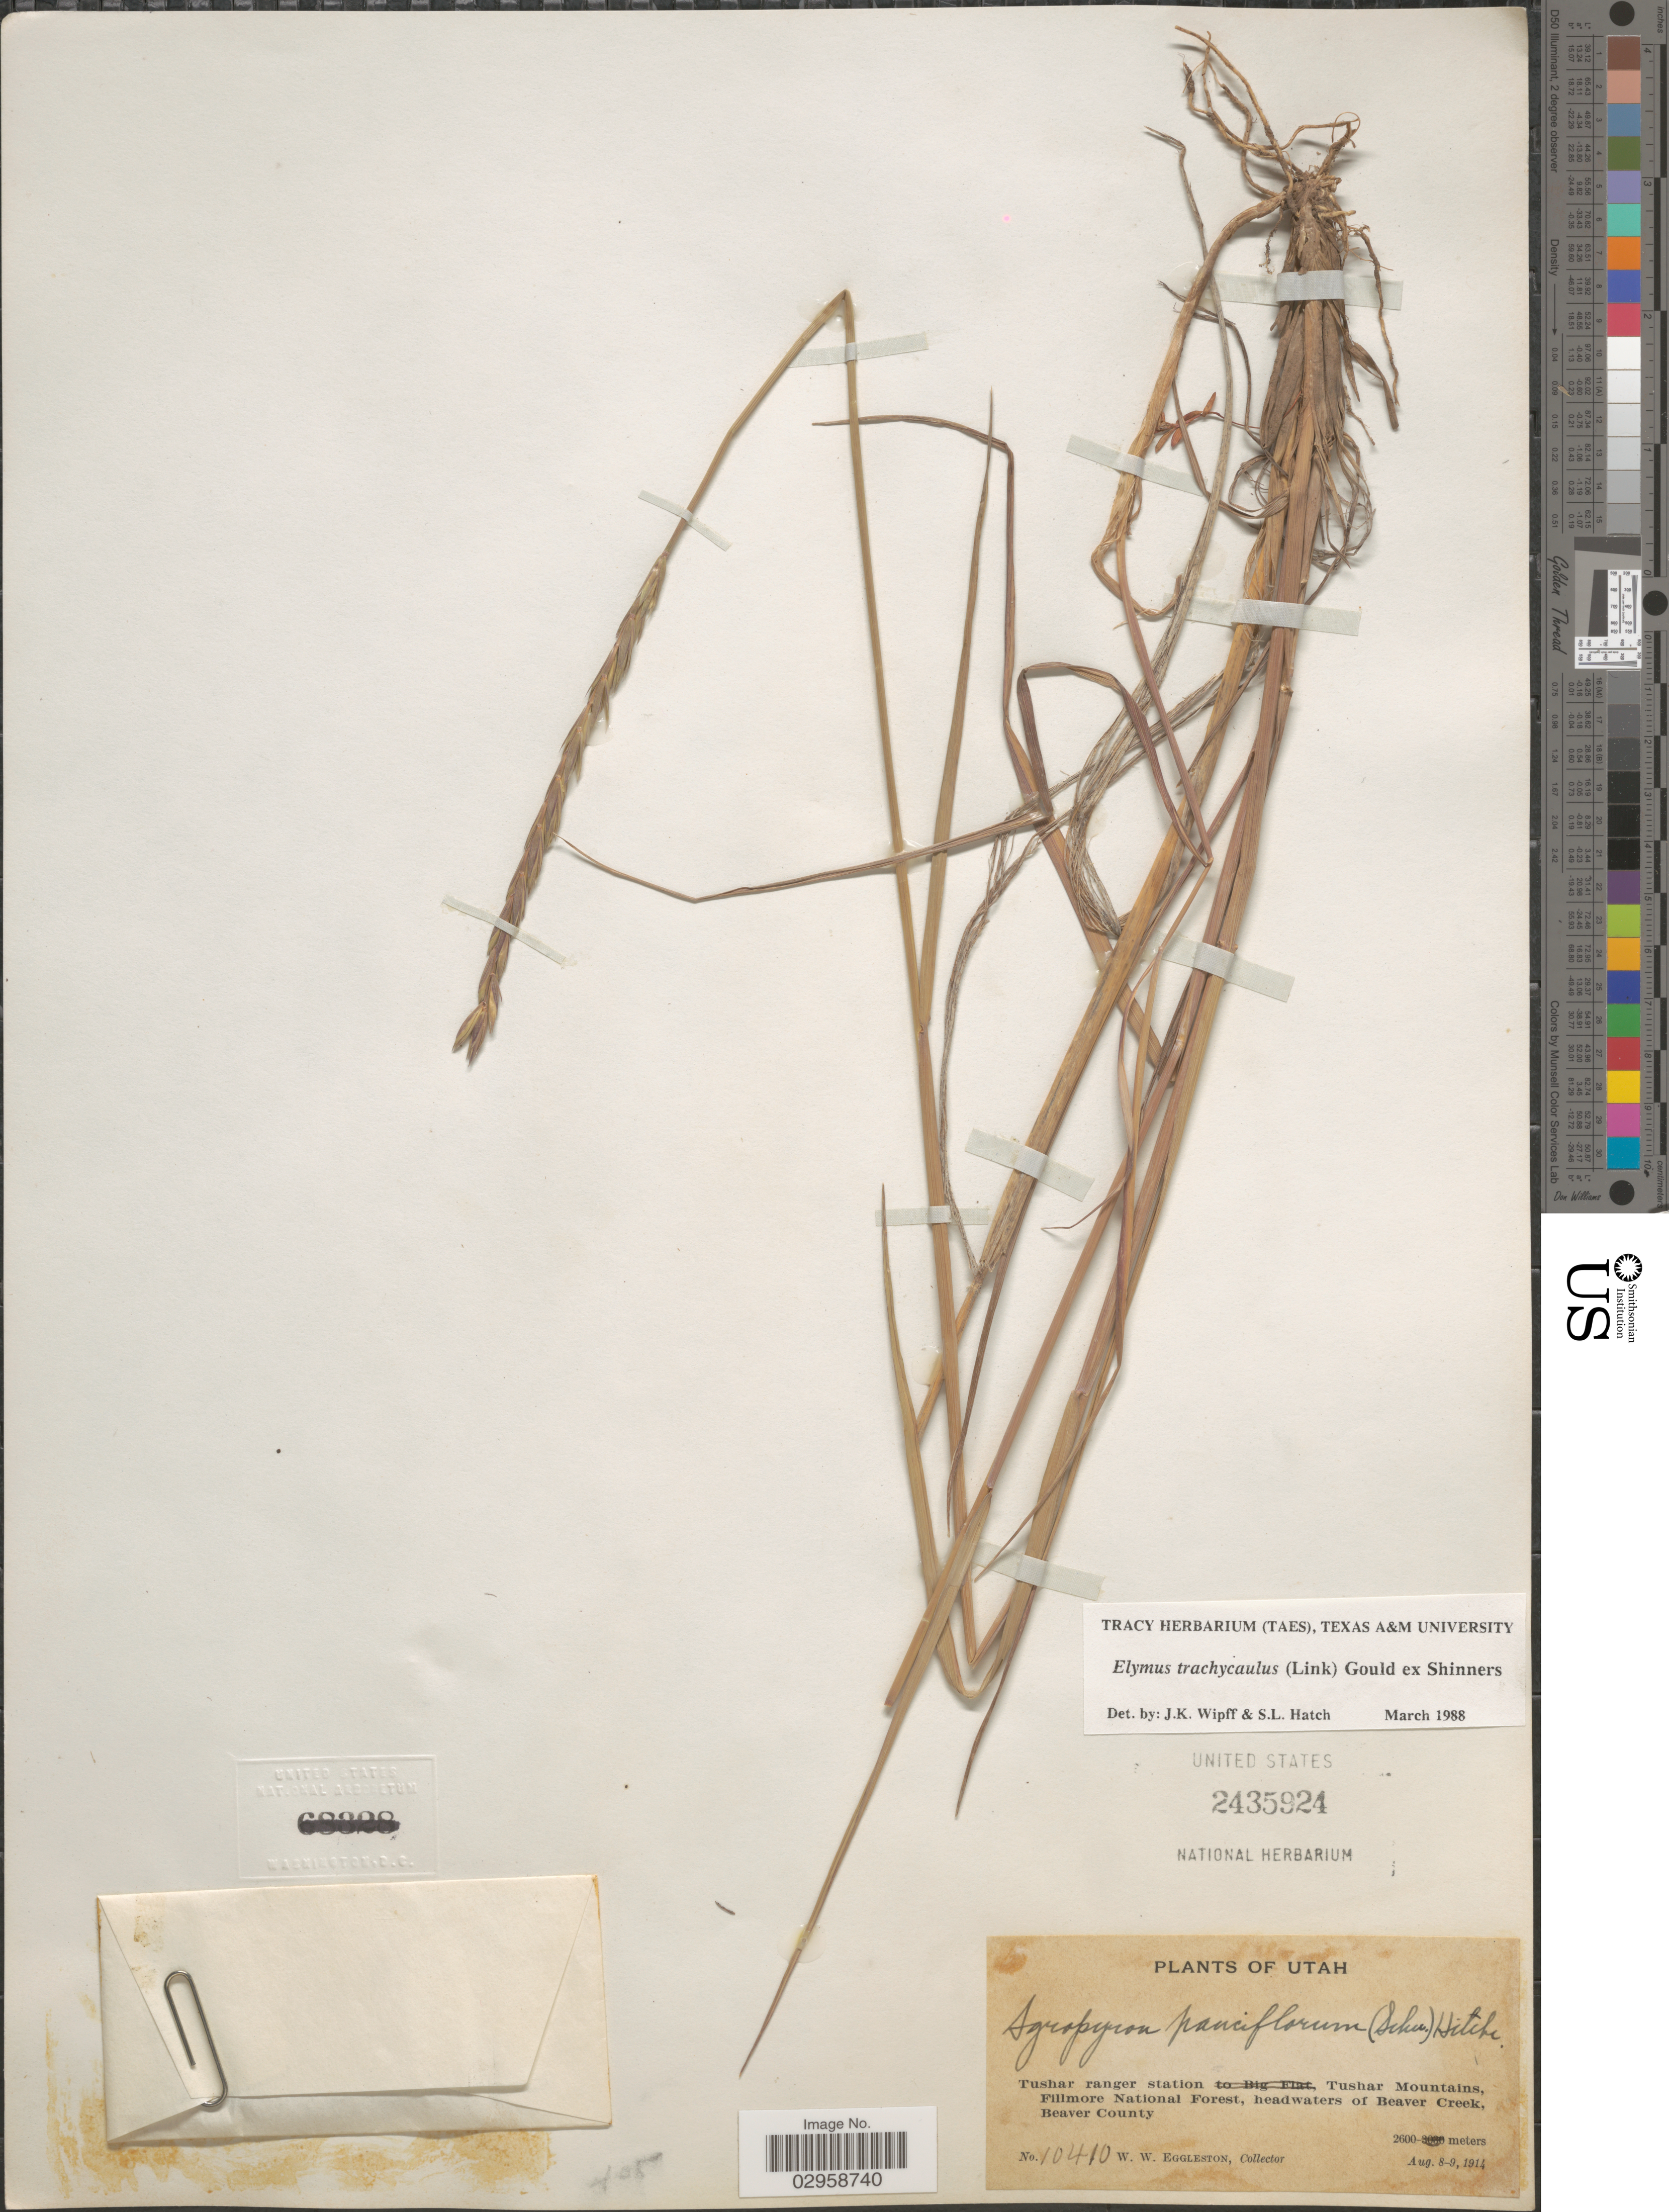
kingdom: Plantae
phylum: Tracheophyta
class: Liliopsida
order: Poales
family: Poaceae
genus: Elymus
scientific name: Elymus trachycaulus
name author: (Link) Gould ex Shinners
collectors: W. W. Eggleston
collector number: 10410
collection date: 1914-08-08/1914-08-09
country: United States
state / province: Utah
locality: Tushar ranger station, Tushar Mountains, Fillmore National Forest, headwaters of Beaver Creek, Beaver County.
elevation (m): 2600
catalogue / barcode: US 2435924